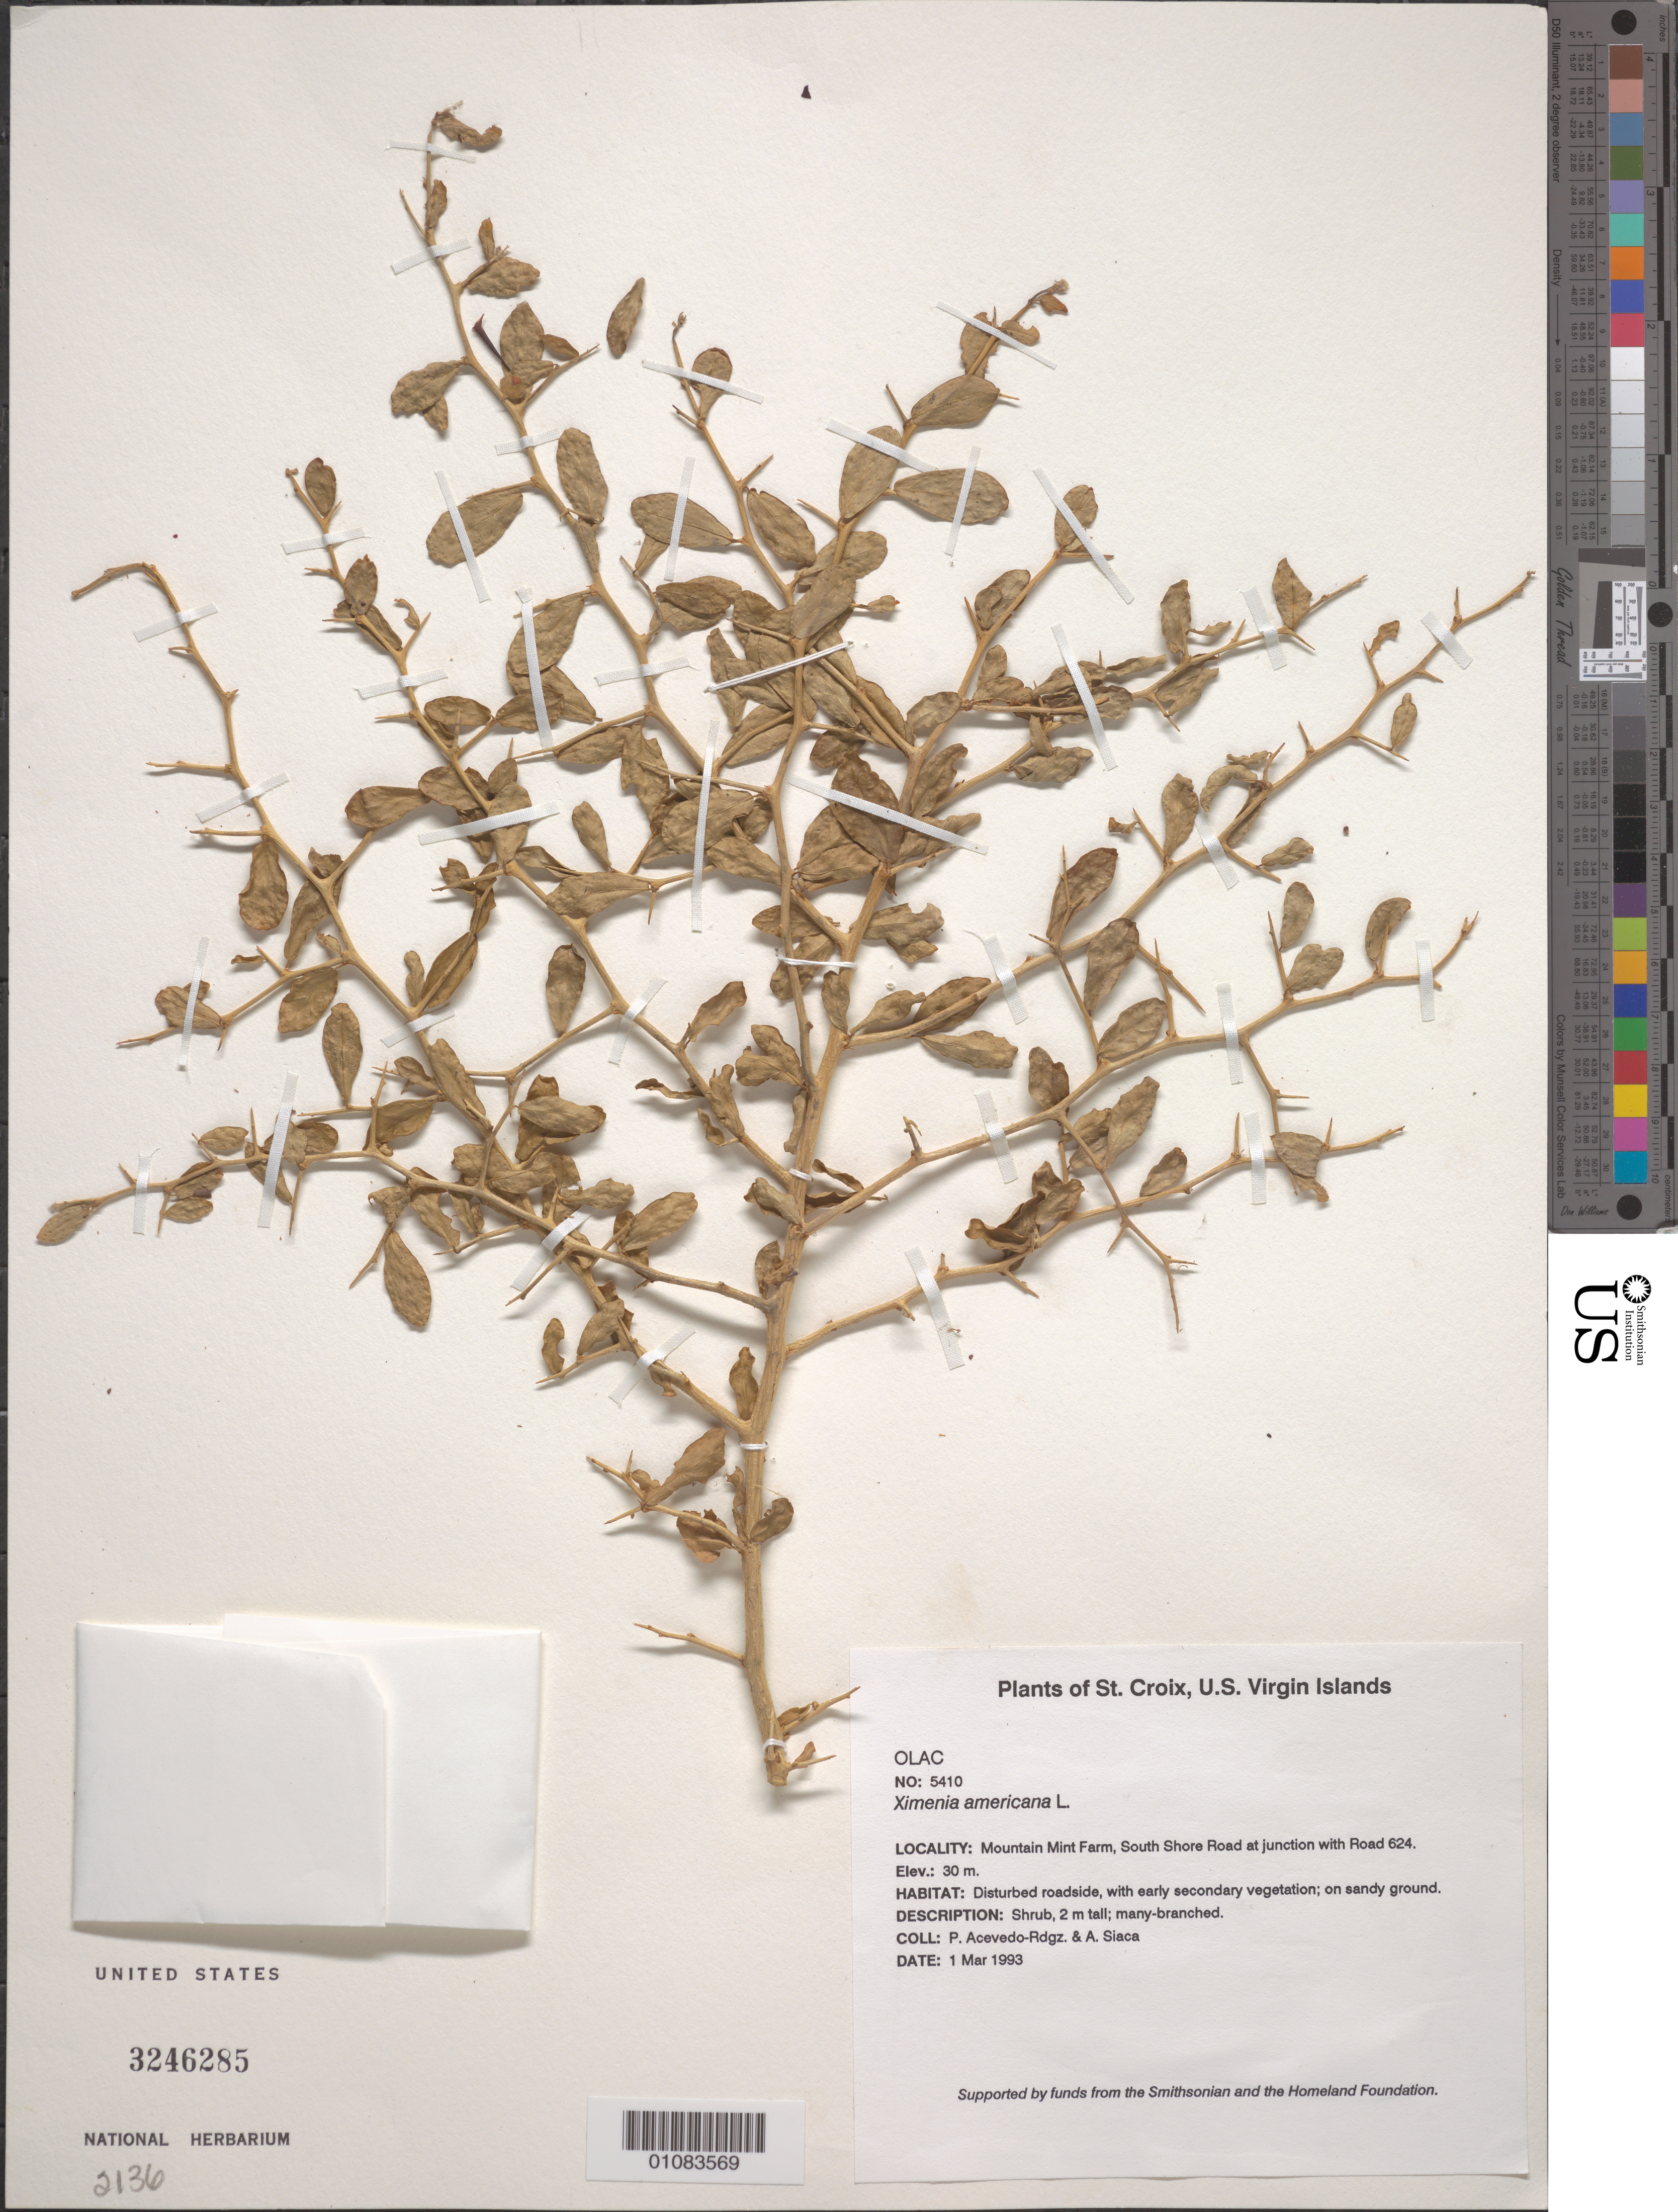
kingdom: Plantae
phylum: Tracheophyta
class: Magnoliopsida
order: Santalales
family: Ximeniaceae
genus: Ximenia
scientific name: Ximenia americana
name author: L.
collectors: P. Acevedo-Rodr. & A. Siaca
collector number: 5410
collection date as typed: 01 Mar 1993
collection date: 1993-03-01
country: U.S. Virgin Islands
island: St. Croix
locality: Mountain Mint Farm, South Shore Road at junction with Road 624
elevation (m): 30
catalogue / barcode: US 3246285